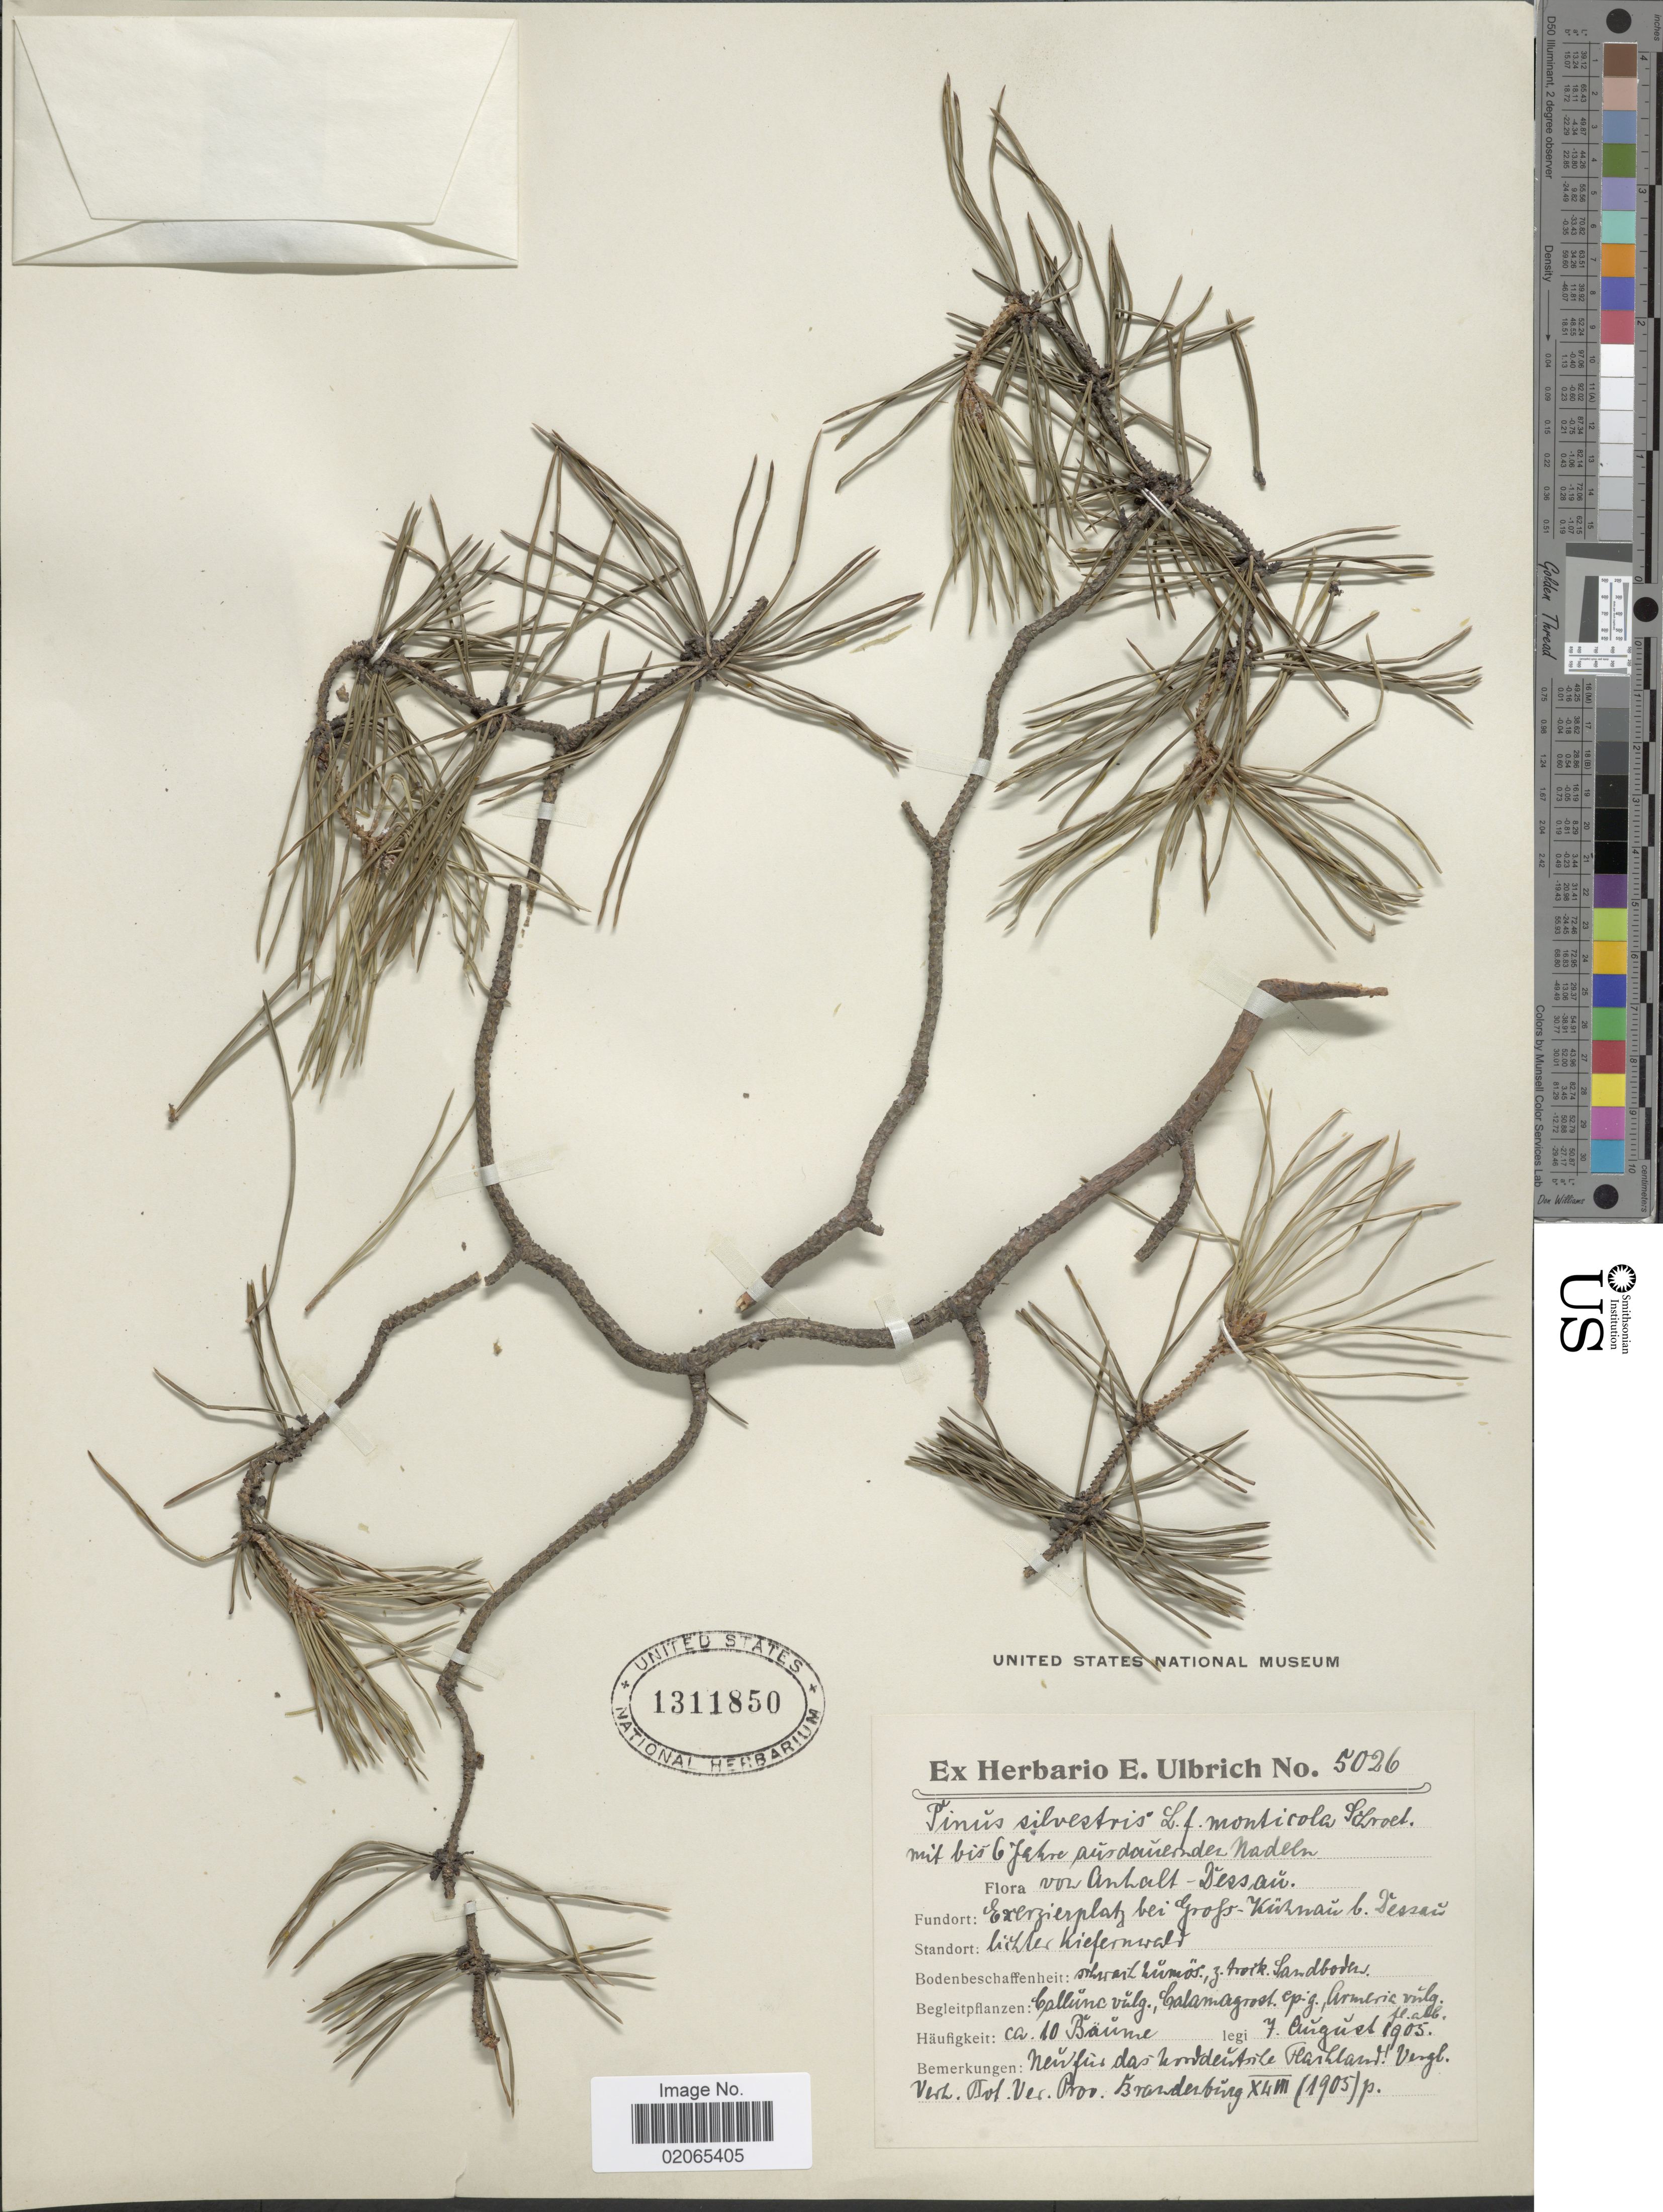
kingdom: Plantae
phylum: Tracheophyta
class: Pinopsida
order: Pinales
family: Pinaceae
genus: Pinus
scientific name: Pinus sylvestris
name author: L.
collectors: Ex herb. E. Ulbrich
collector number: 5026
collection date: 1905-08-07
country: Germany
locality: Anhalt-Déssaü. Exerzierplatz bei Gross-Kühnaü b. Déssaü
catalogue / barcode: US 1311850